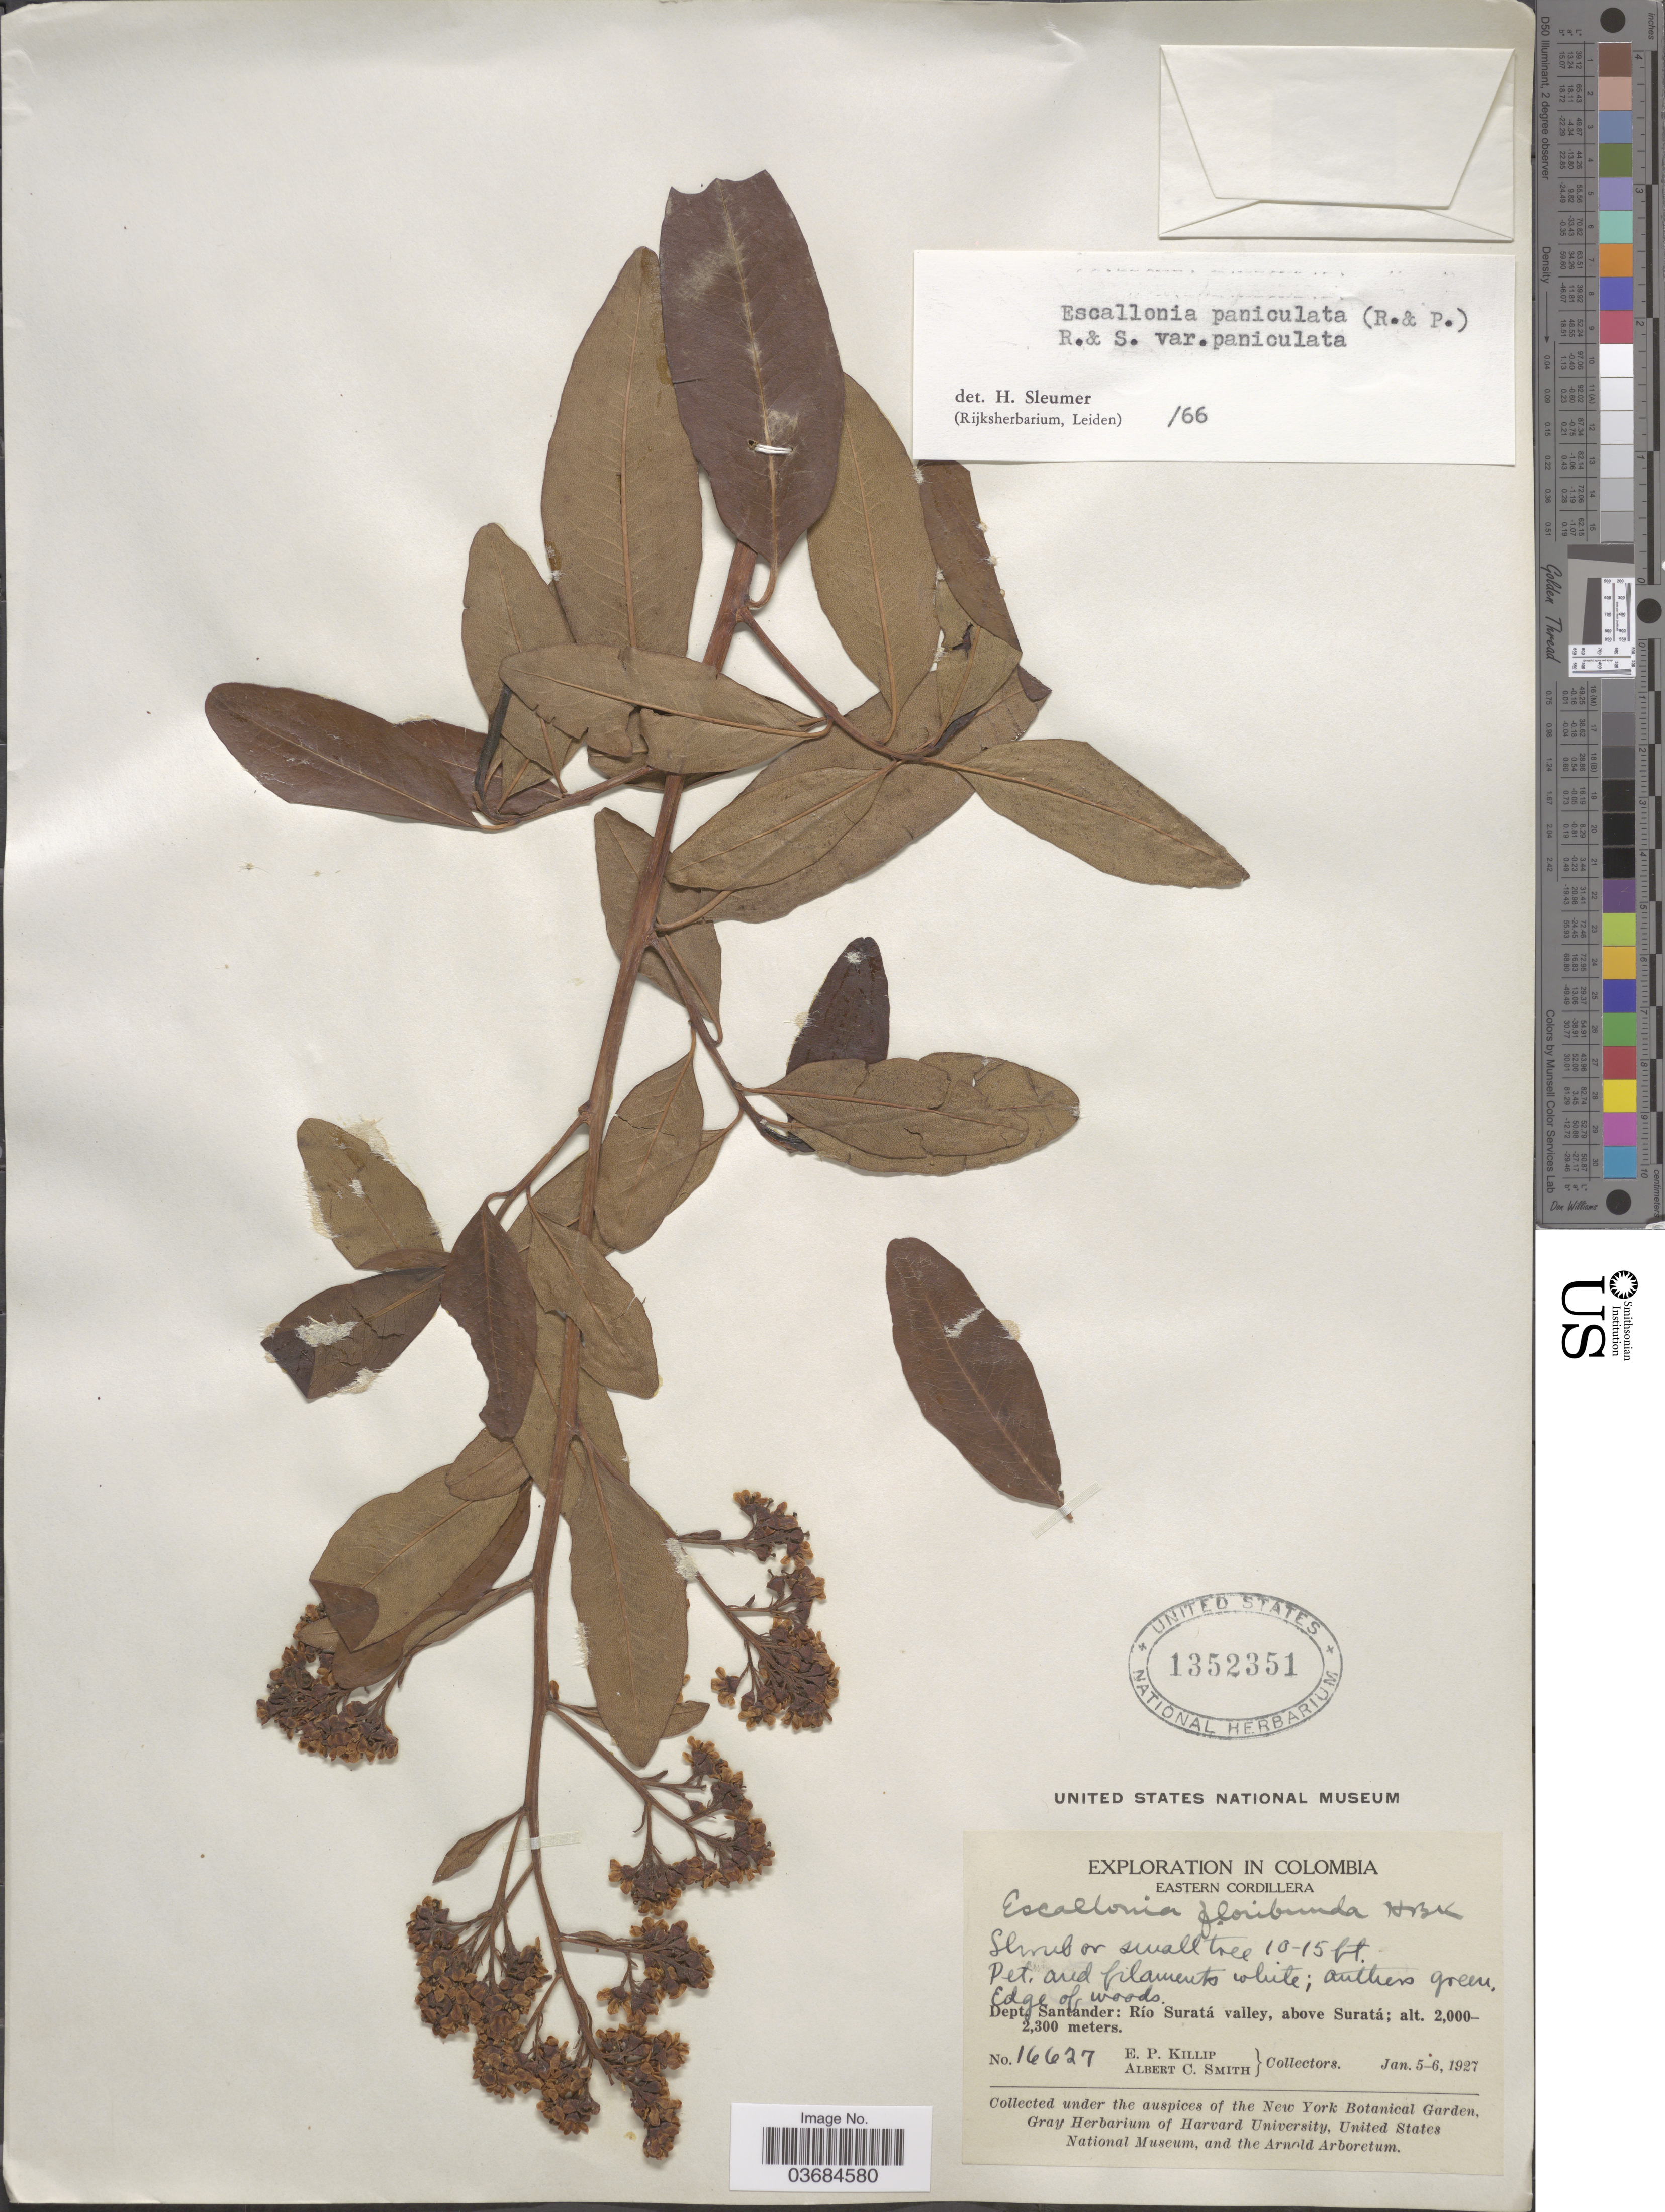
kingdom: Plantae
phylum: Tracheophyta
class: Magnoliopsida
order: Escalloniales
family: Escalloniaceae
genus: Escallonia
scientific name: Escallonia paniculata var. paniculata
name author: (Ruiz & Pav.) Roem. & Schult.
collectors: E. P. Killip & A. C. Smith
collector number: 16627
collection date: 1927-01-05/1927-01-06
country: Colombia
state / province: Santander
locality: Exploration in Colombia. Eastern Cordillera. Edge of woods. Dept. Santander: Río Suratá valley, above Suratá.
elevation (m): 2000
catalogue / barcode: US 1352351